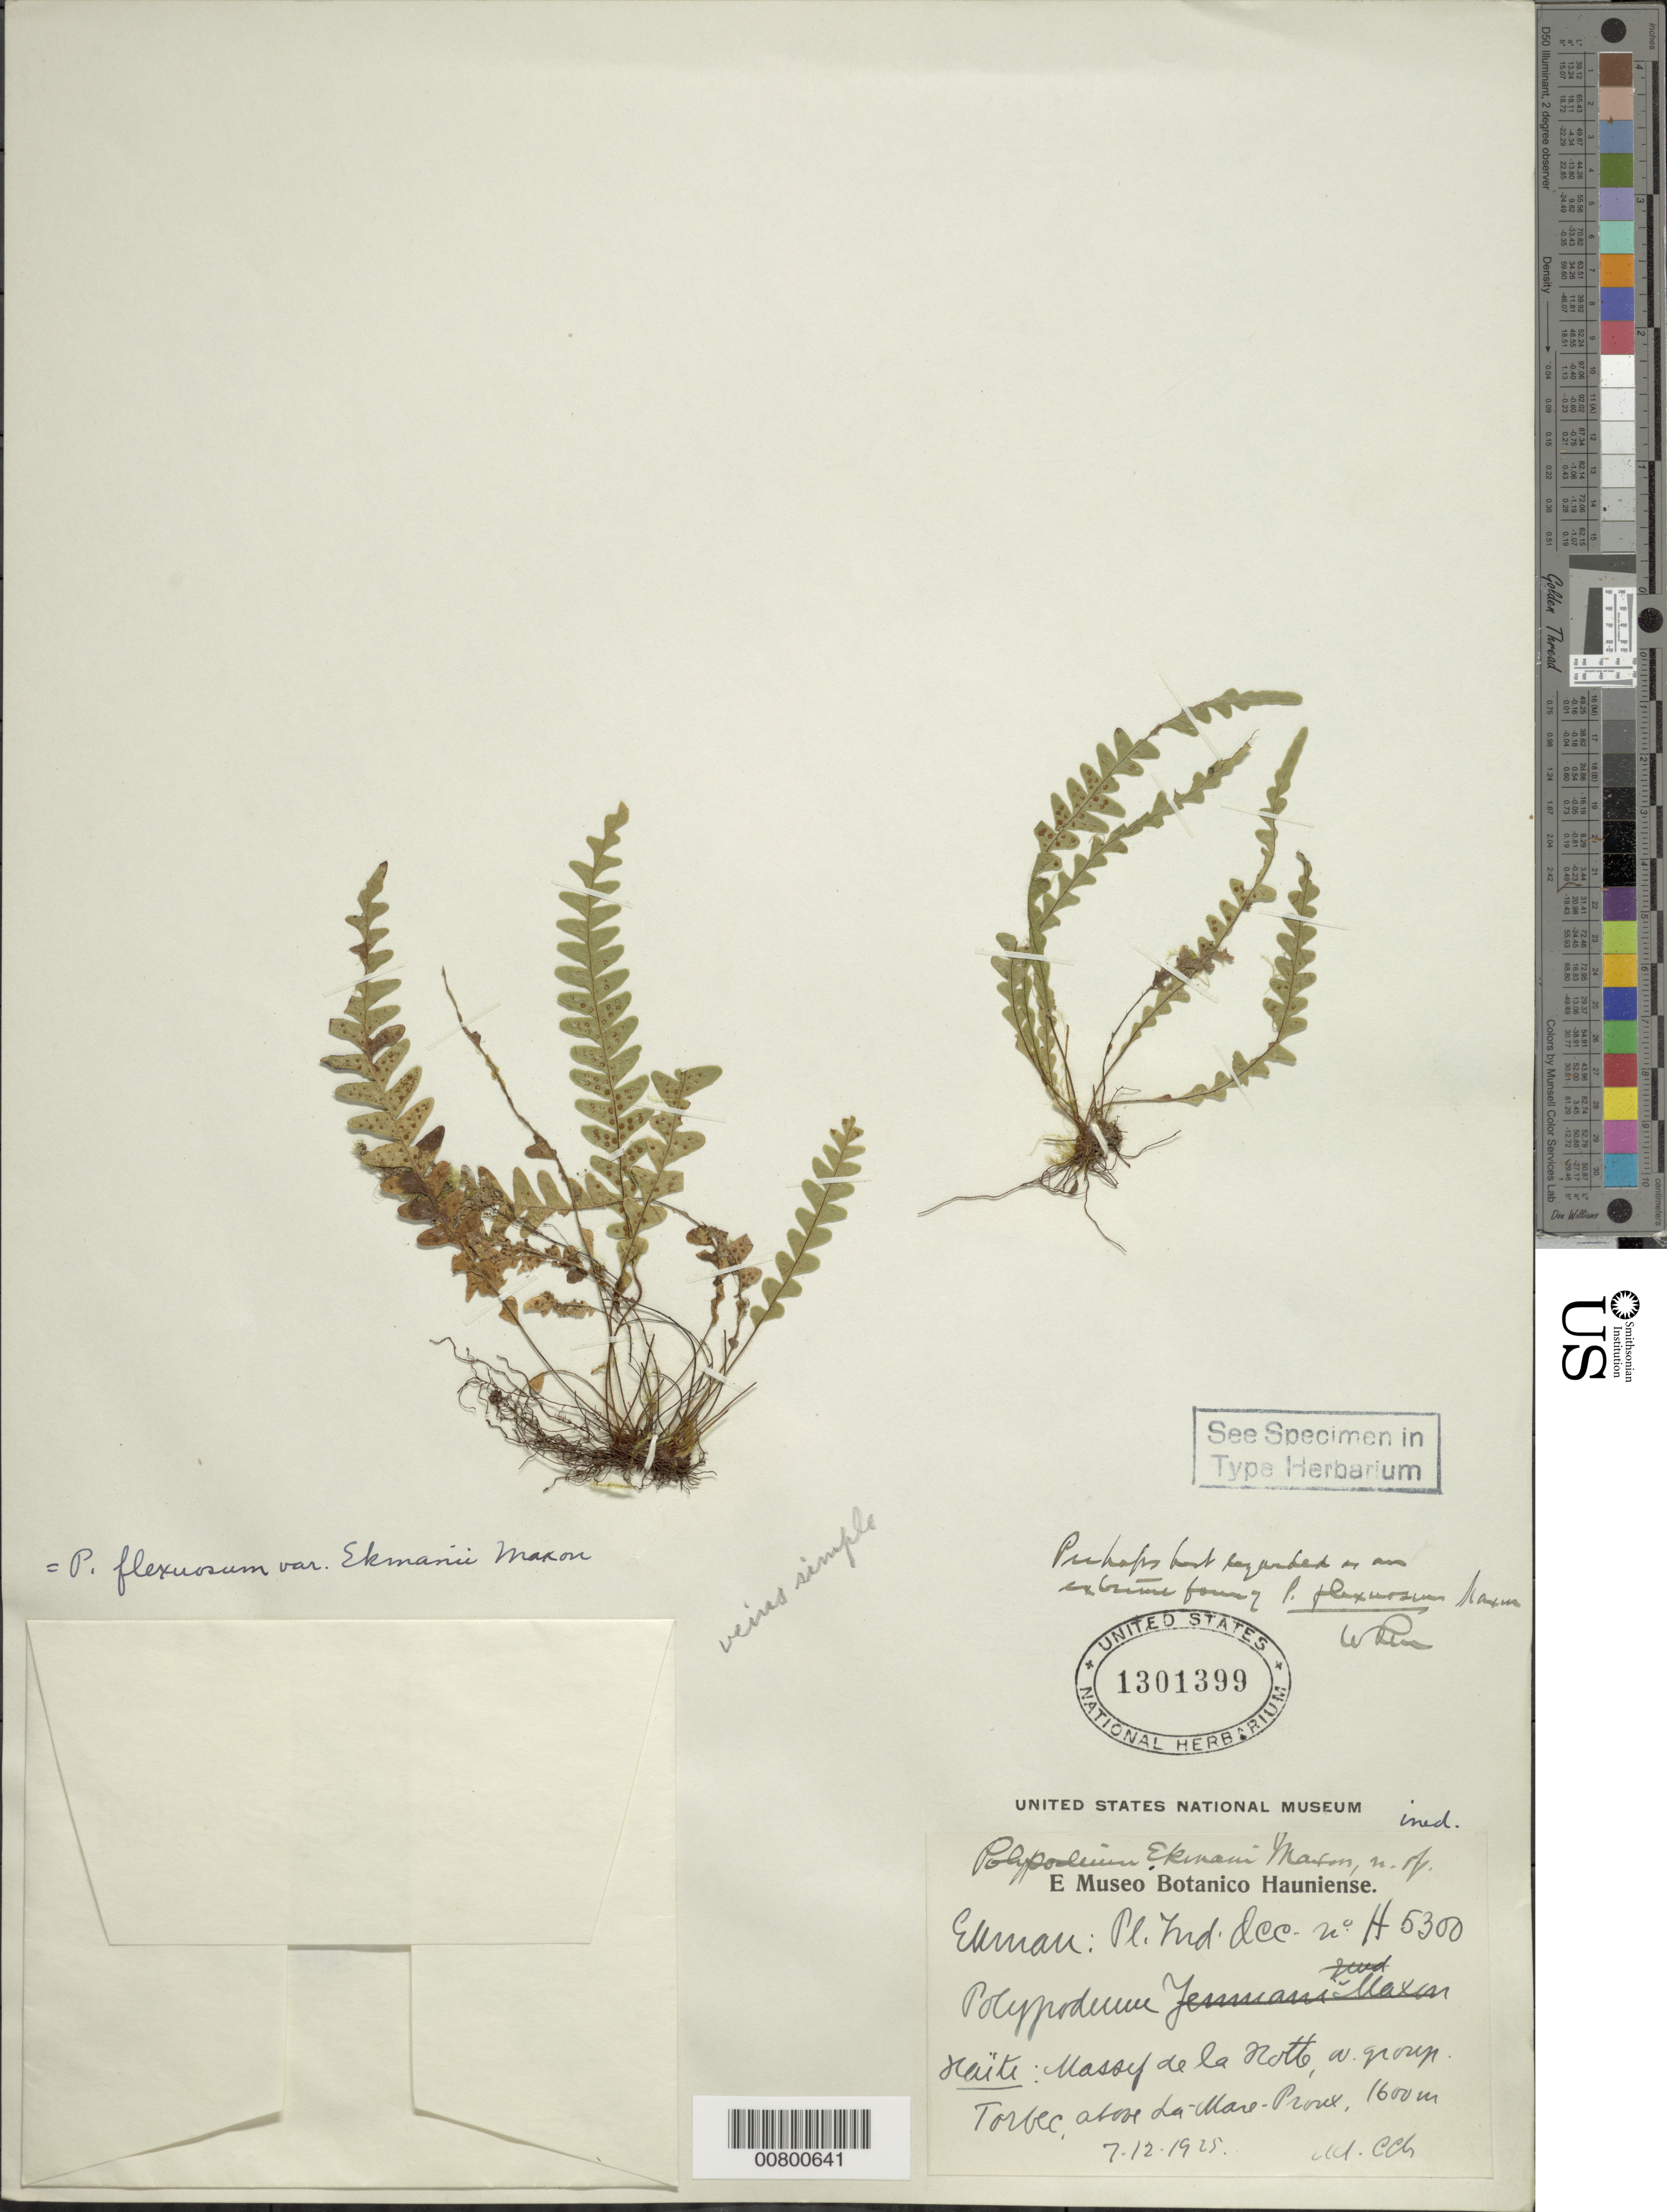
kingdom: Plantae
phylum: Tracheophyta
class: Polypodiopsida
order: Polypodiales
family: Polypodiaceae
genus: Terpsichore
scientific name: Terpsichore flexuosa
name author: (Maxon) A.R. Sm.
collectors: E. L. Ekman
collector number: H 5300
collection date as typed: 07 Dec 1925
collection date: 1925-12-07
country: Haiti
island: Hispaniola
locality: Massif de la Hotte, western group, Torbec, above La mare Piroux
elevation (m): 1600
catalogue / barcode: US 1301399